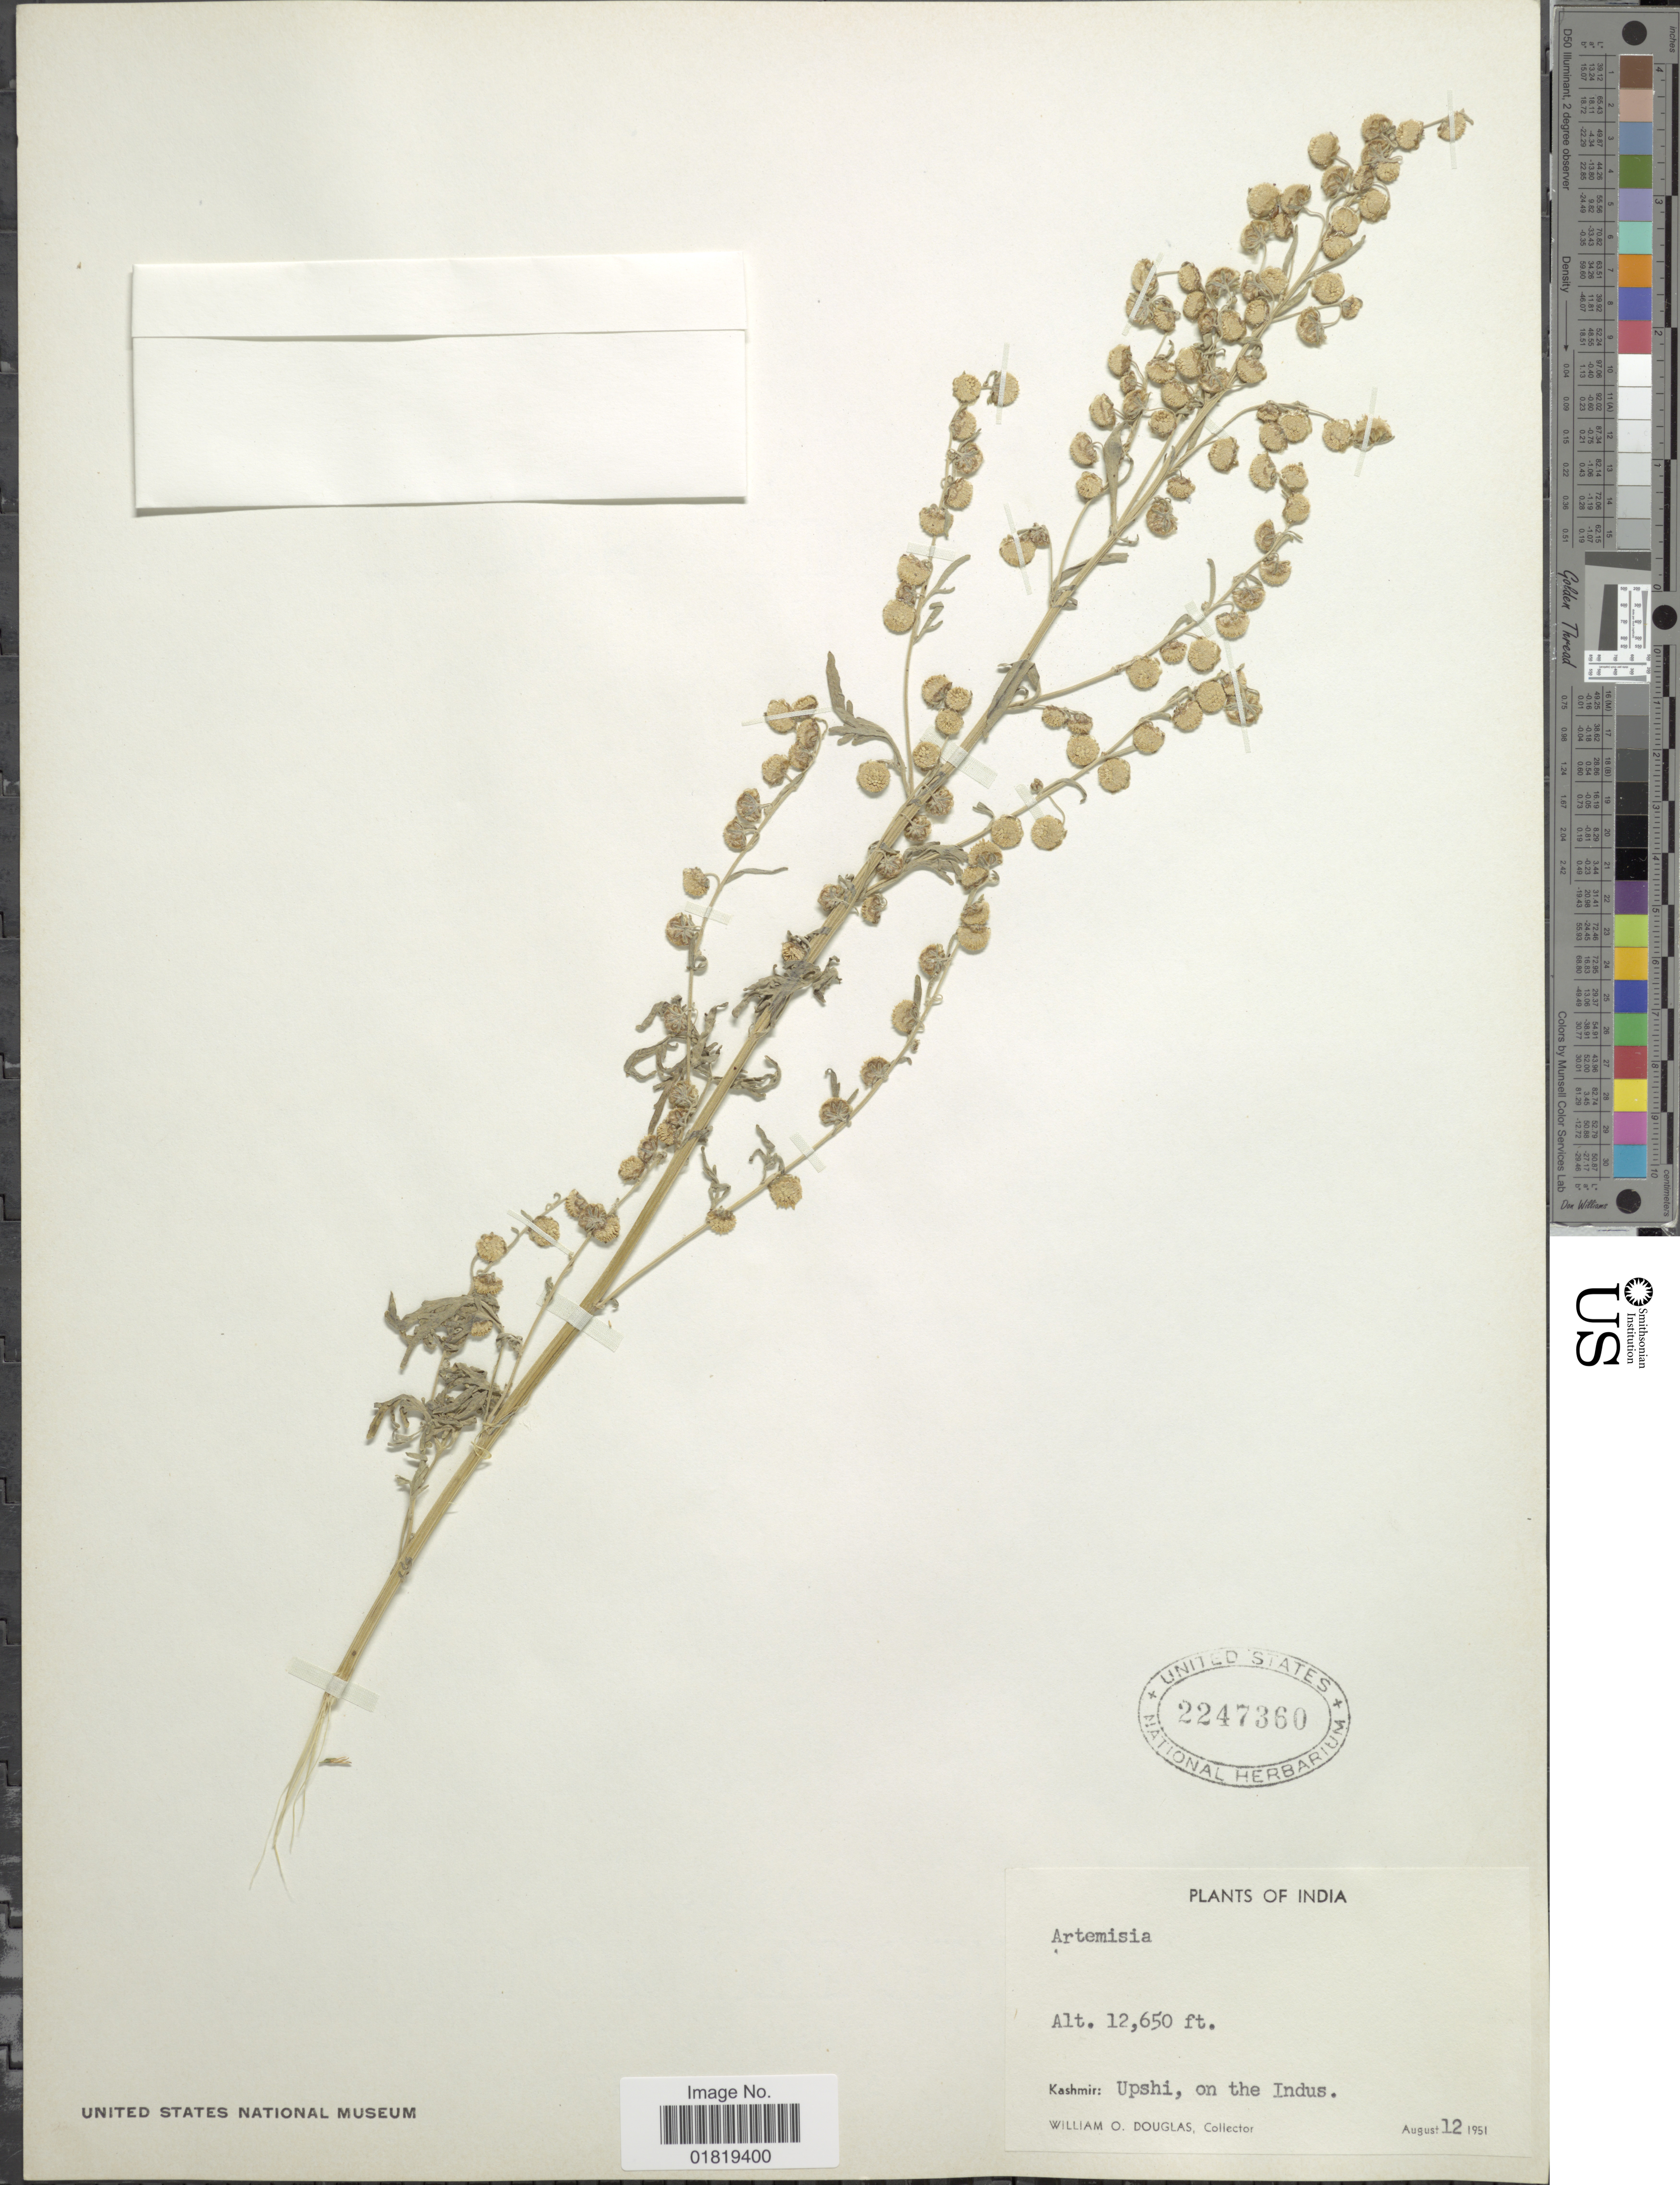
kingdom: Plantae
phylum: Tracheophyta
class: Magnoliopsida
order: Asterales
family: Asteraceae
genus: Artemisia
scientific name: Artemisia sp.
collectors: W. Douglas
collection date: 1951-08-12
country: India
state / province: Jammu and Kashmir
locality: Kashmir: Upshi, on the Indus.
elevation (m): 3856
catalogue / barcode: US 2247360